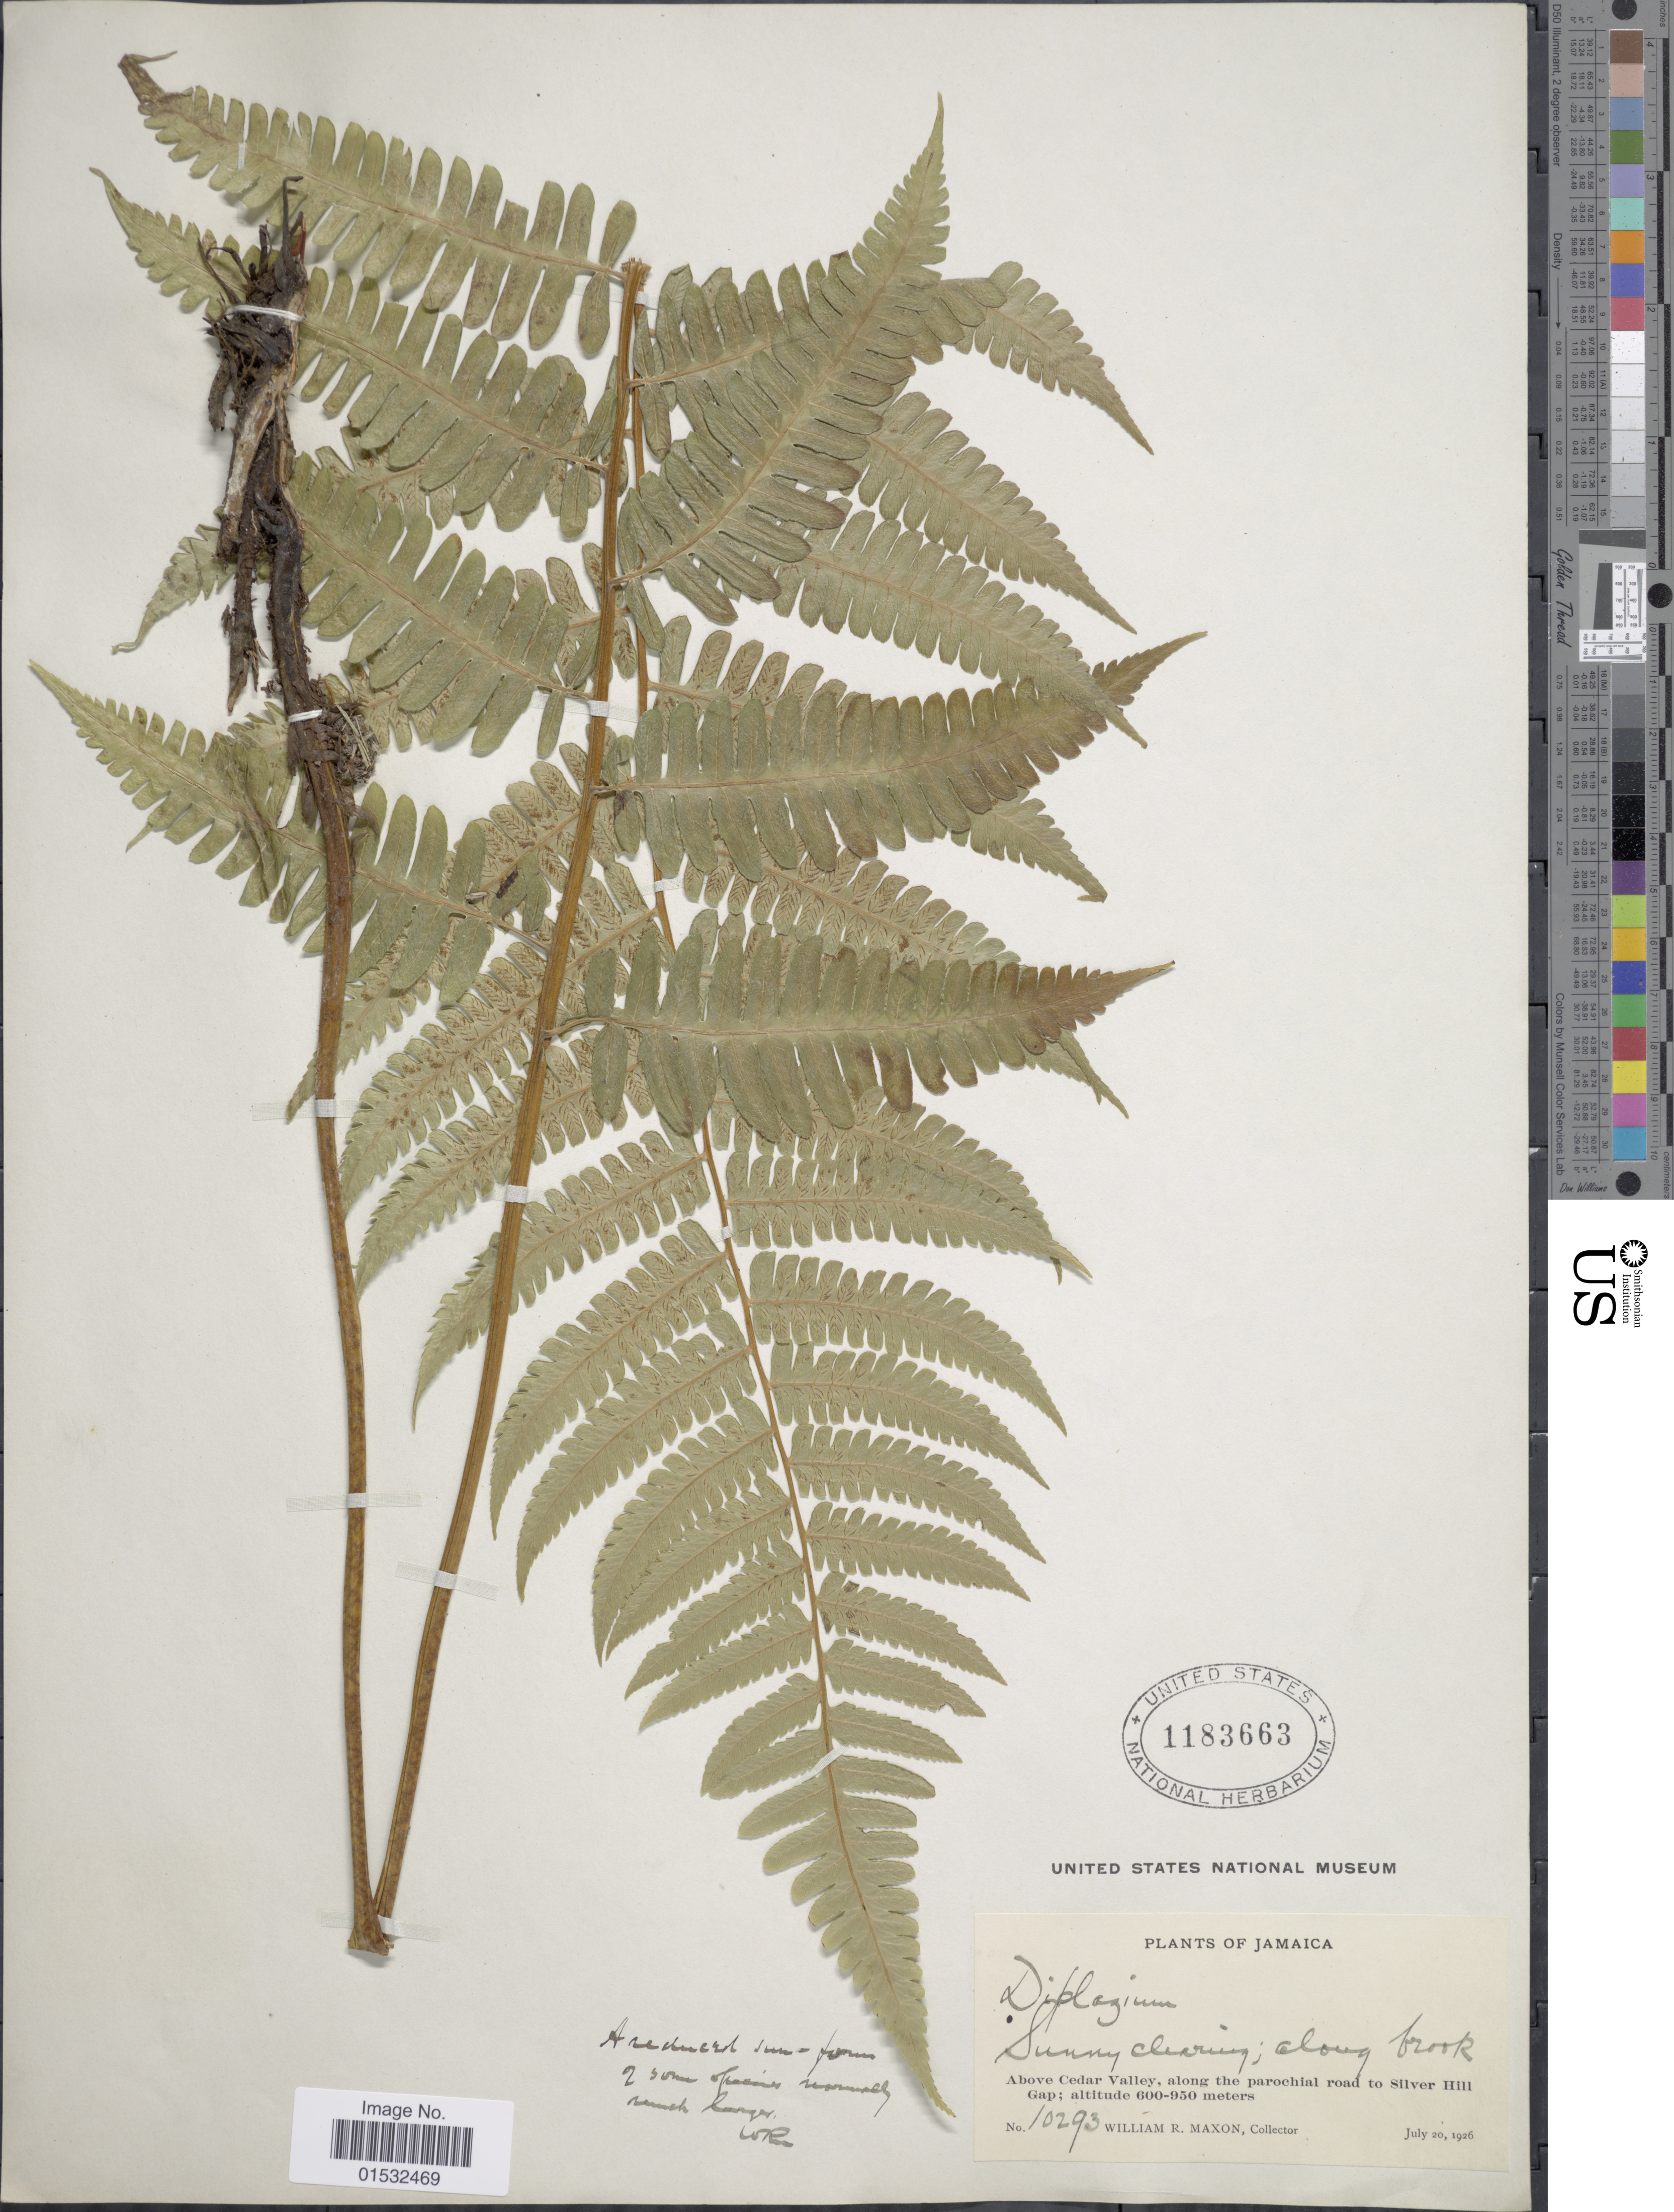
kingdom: Plantae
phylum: Tracheophyta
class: Polypodiopsida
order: Polypodiales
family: Athyriaceae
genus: Diplazium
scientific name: Diplazium striatum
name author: (L.) C. Presl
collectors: W. R. Maxon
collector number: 10293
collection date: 1926-07-20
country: Jamaica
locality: Above Cedar Valley, along the parochial road to Silver Hill Gap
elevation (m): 600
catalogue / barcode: US 1183663